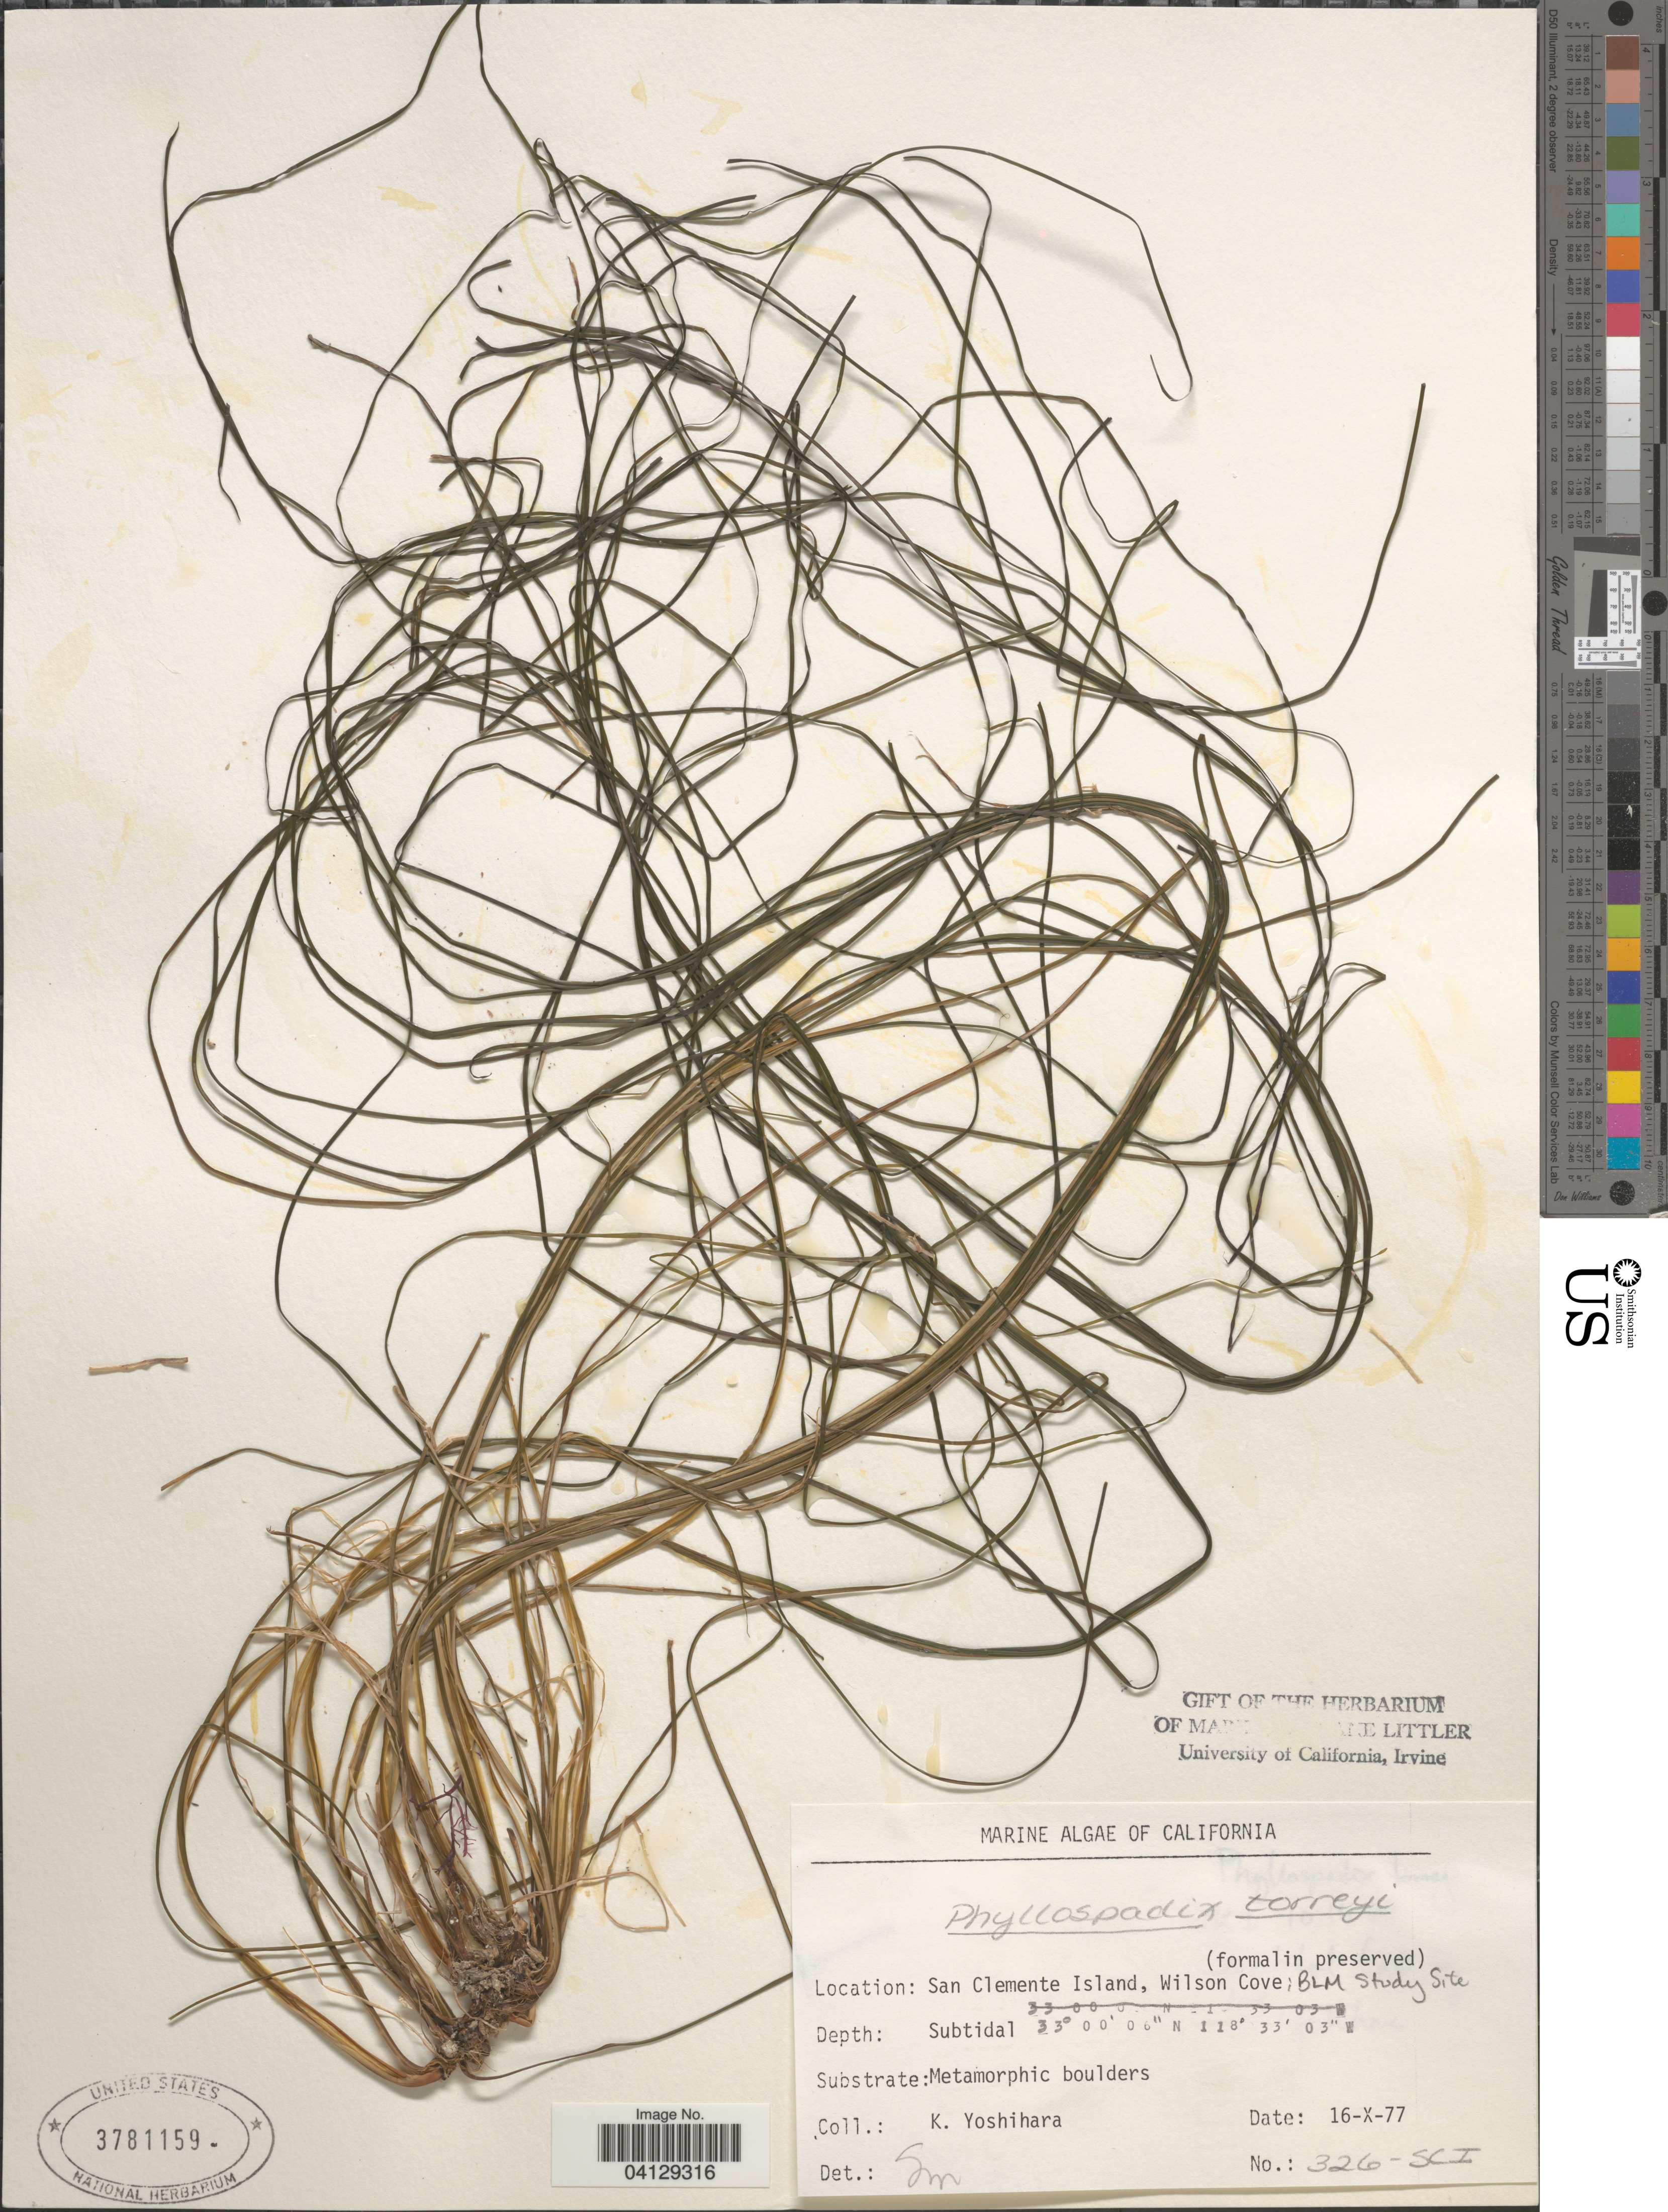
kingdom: Plantae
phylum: Tracheophyta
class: Liliopsida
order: Alismatales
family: Zosteraceae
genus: Phyllospadix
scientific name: Phyllospadix torreyi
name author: S. Watson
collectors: K. Yoshihara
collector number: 326-SCI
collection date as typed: Transcribed d/m/y: 16/10/77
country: United States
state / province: California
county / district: Los Angeles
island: San Clemente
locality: San Clemente Island, Wilson Cove; BLM Study Site.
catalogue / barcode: US 3781159